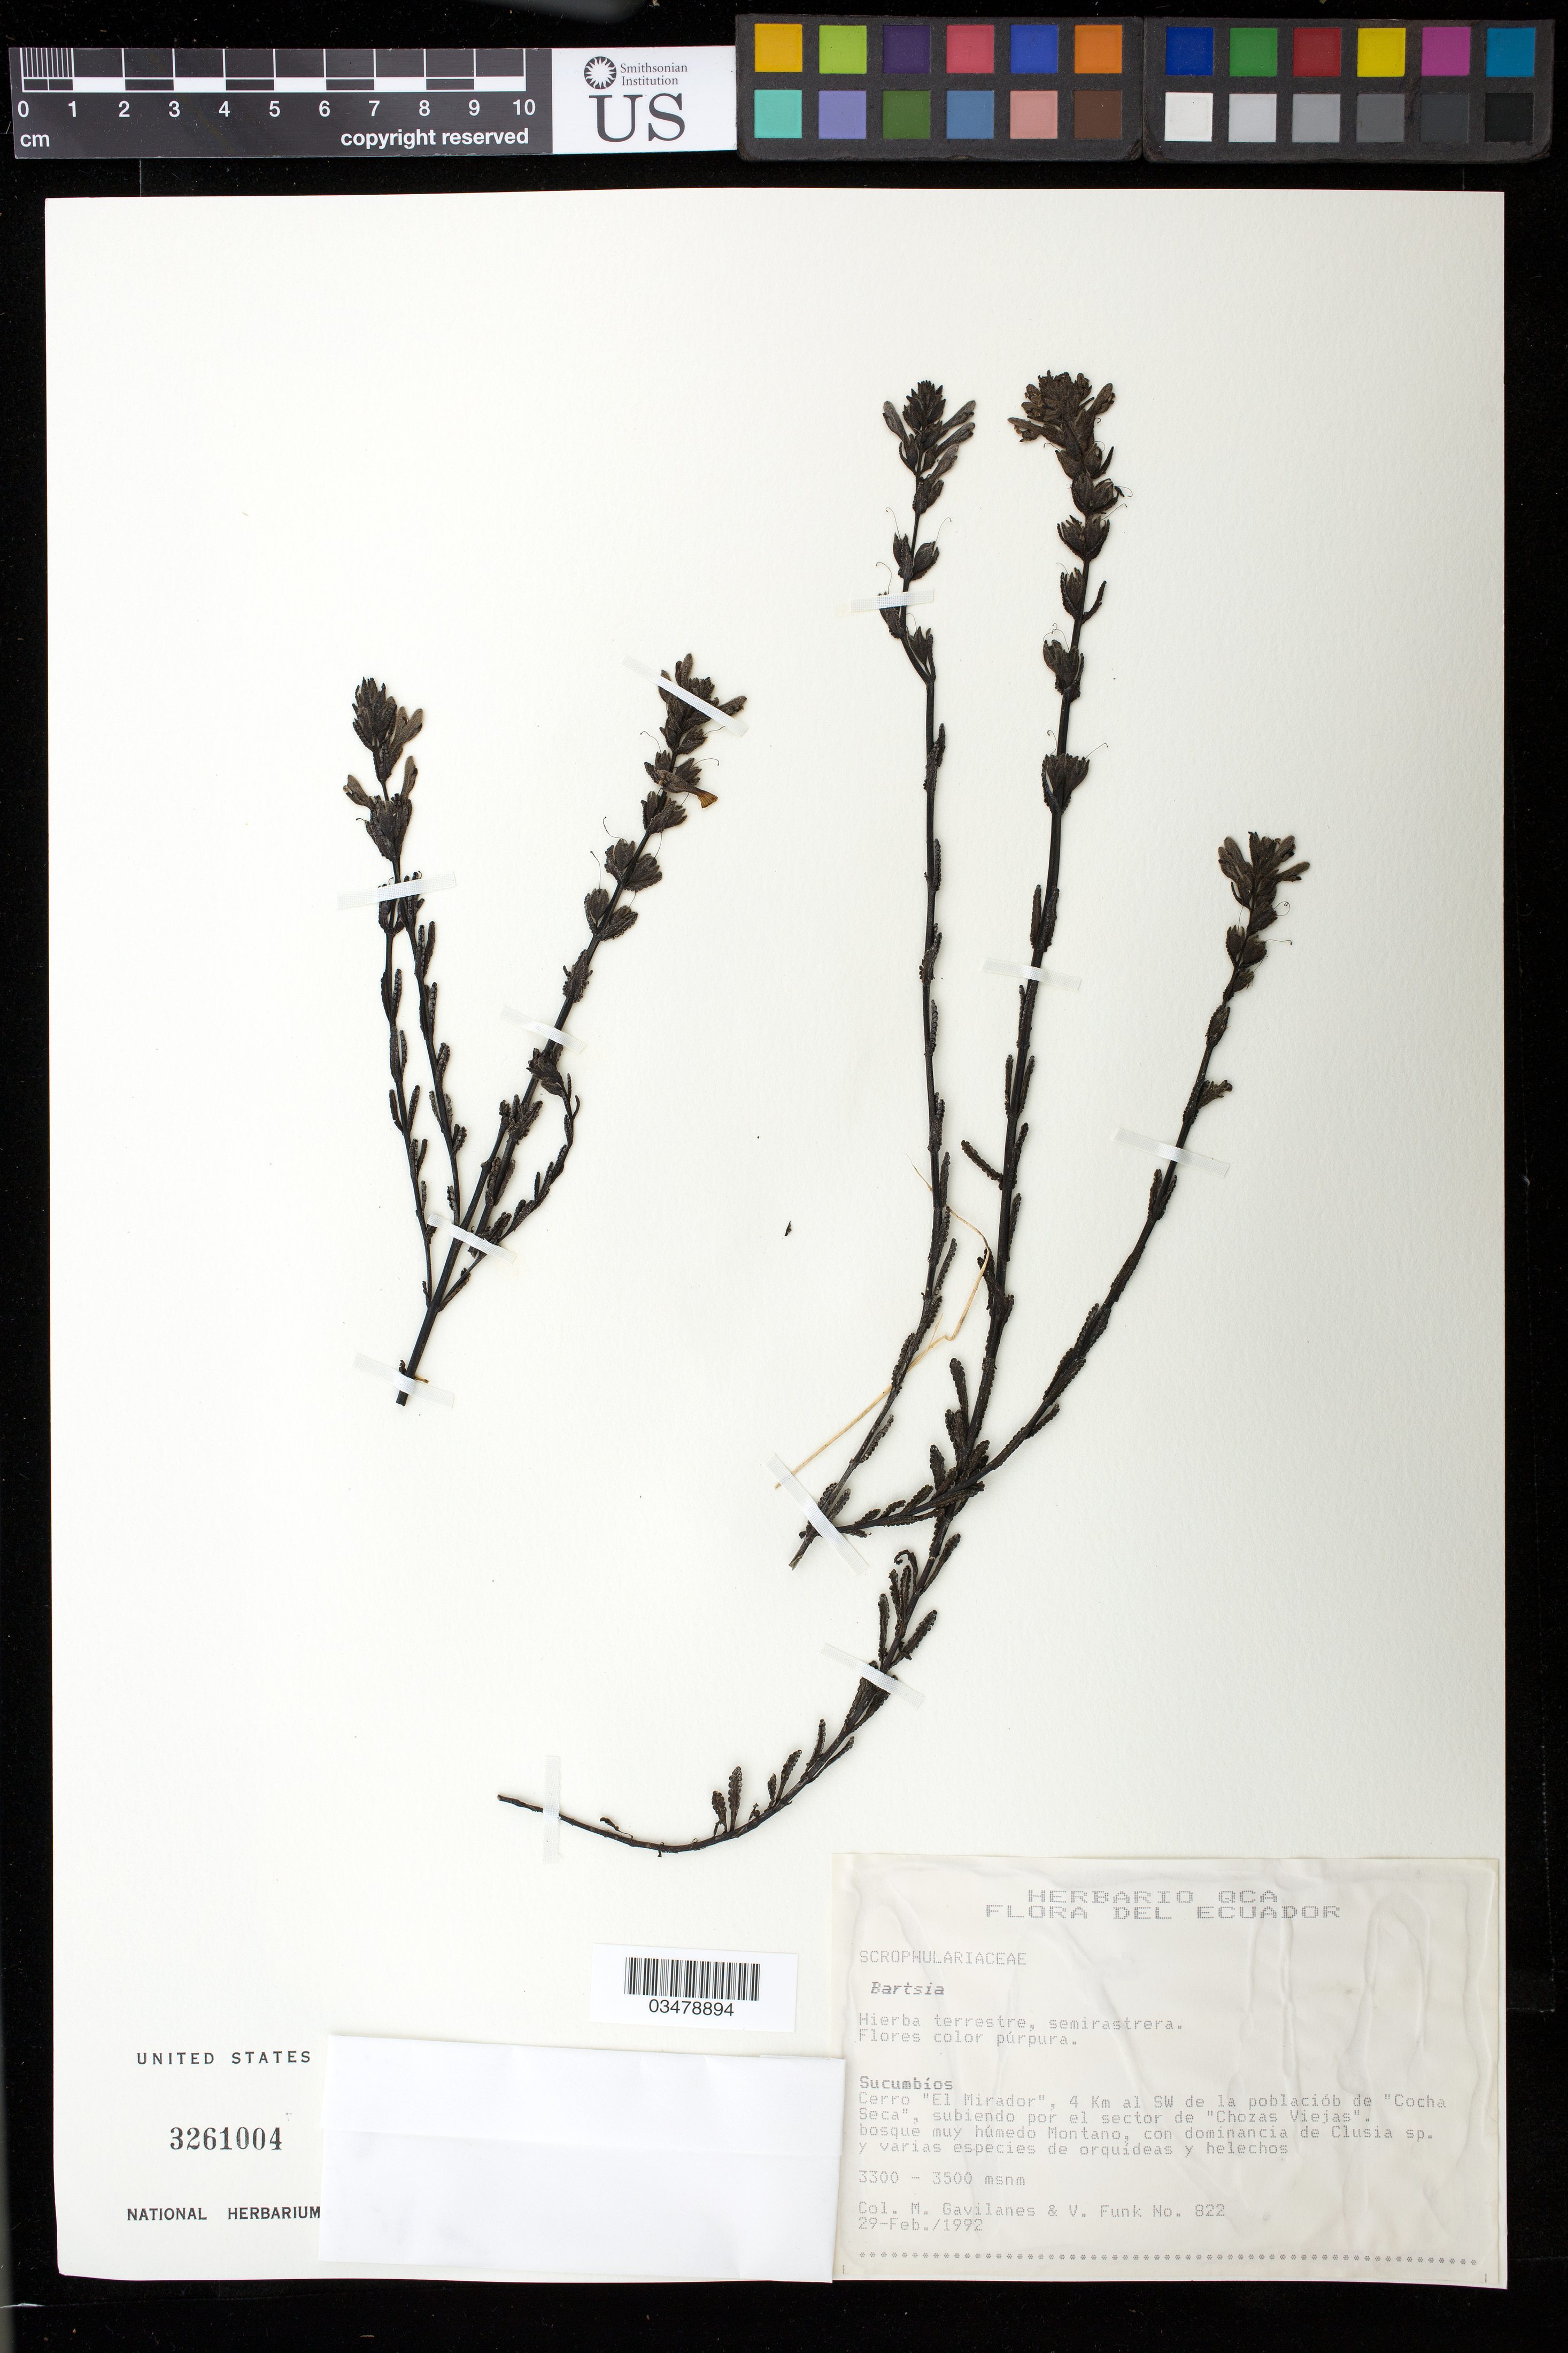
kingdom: Plantae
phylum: Tracheophyta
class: Magnoliopsida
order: Lamiales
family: Orobanchaceae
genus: Bartsia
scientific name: Bartsia sp.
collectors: M. Gavilanes & V. Funk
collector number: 822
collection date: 1992-02-29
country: Ecuador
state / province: Sucumbíos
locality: Cerro El Mirador, 4 km SWde la poblacion de Cocha Seca, subiendo por el sector de CHozas Viejas, bosque muy humedo Montano con dominancia de Clusia sp. y varias especies de orquideas y helechos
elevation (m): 3300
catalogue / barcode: US 3261004